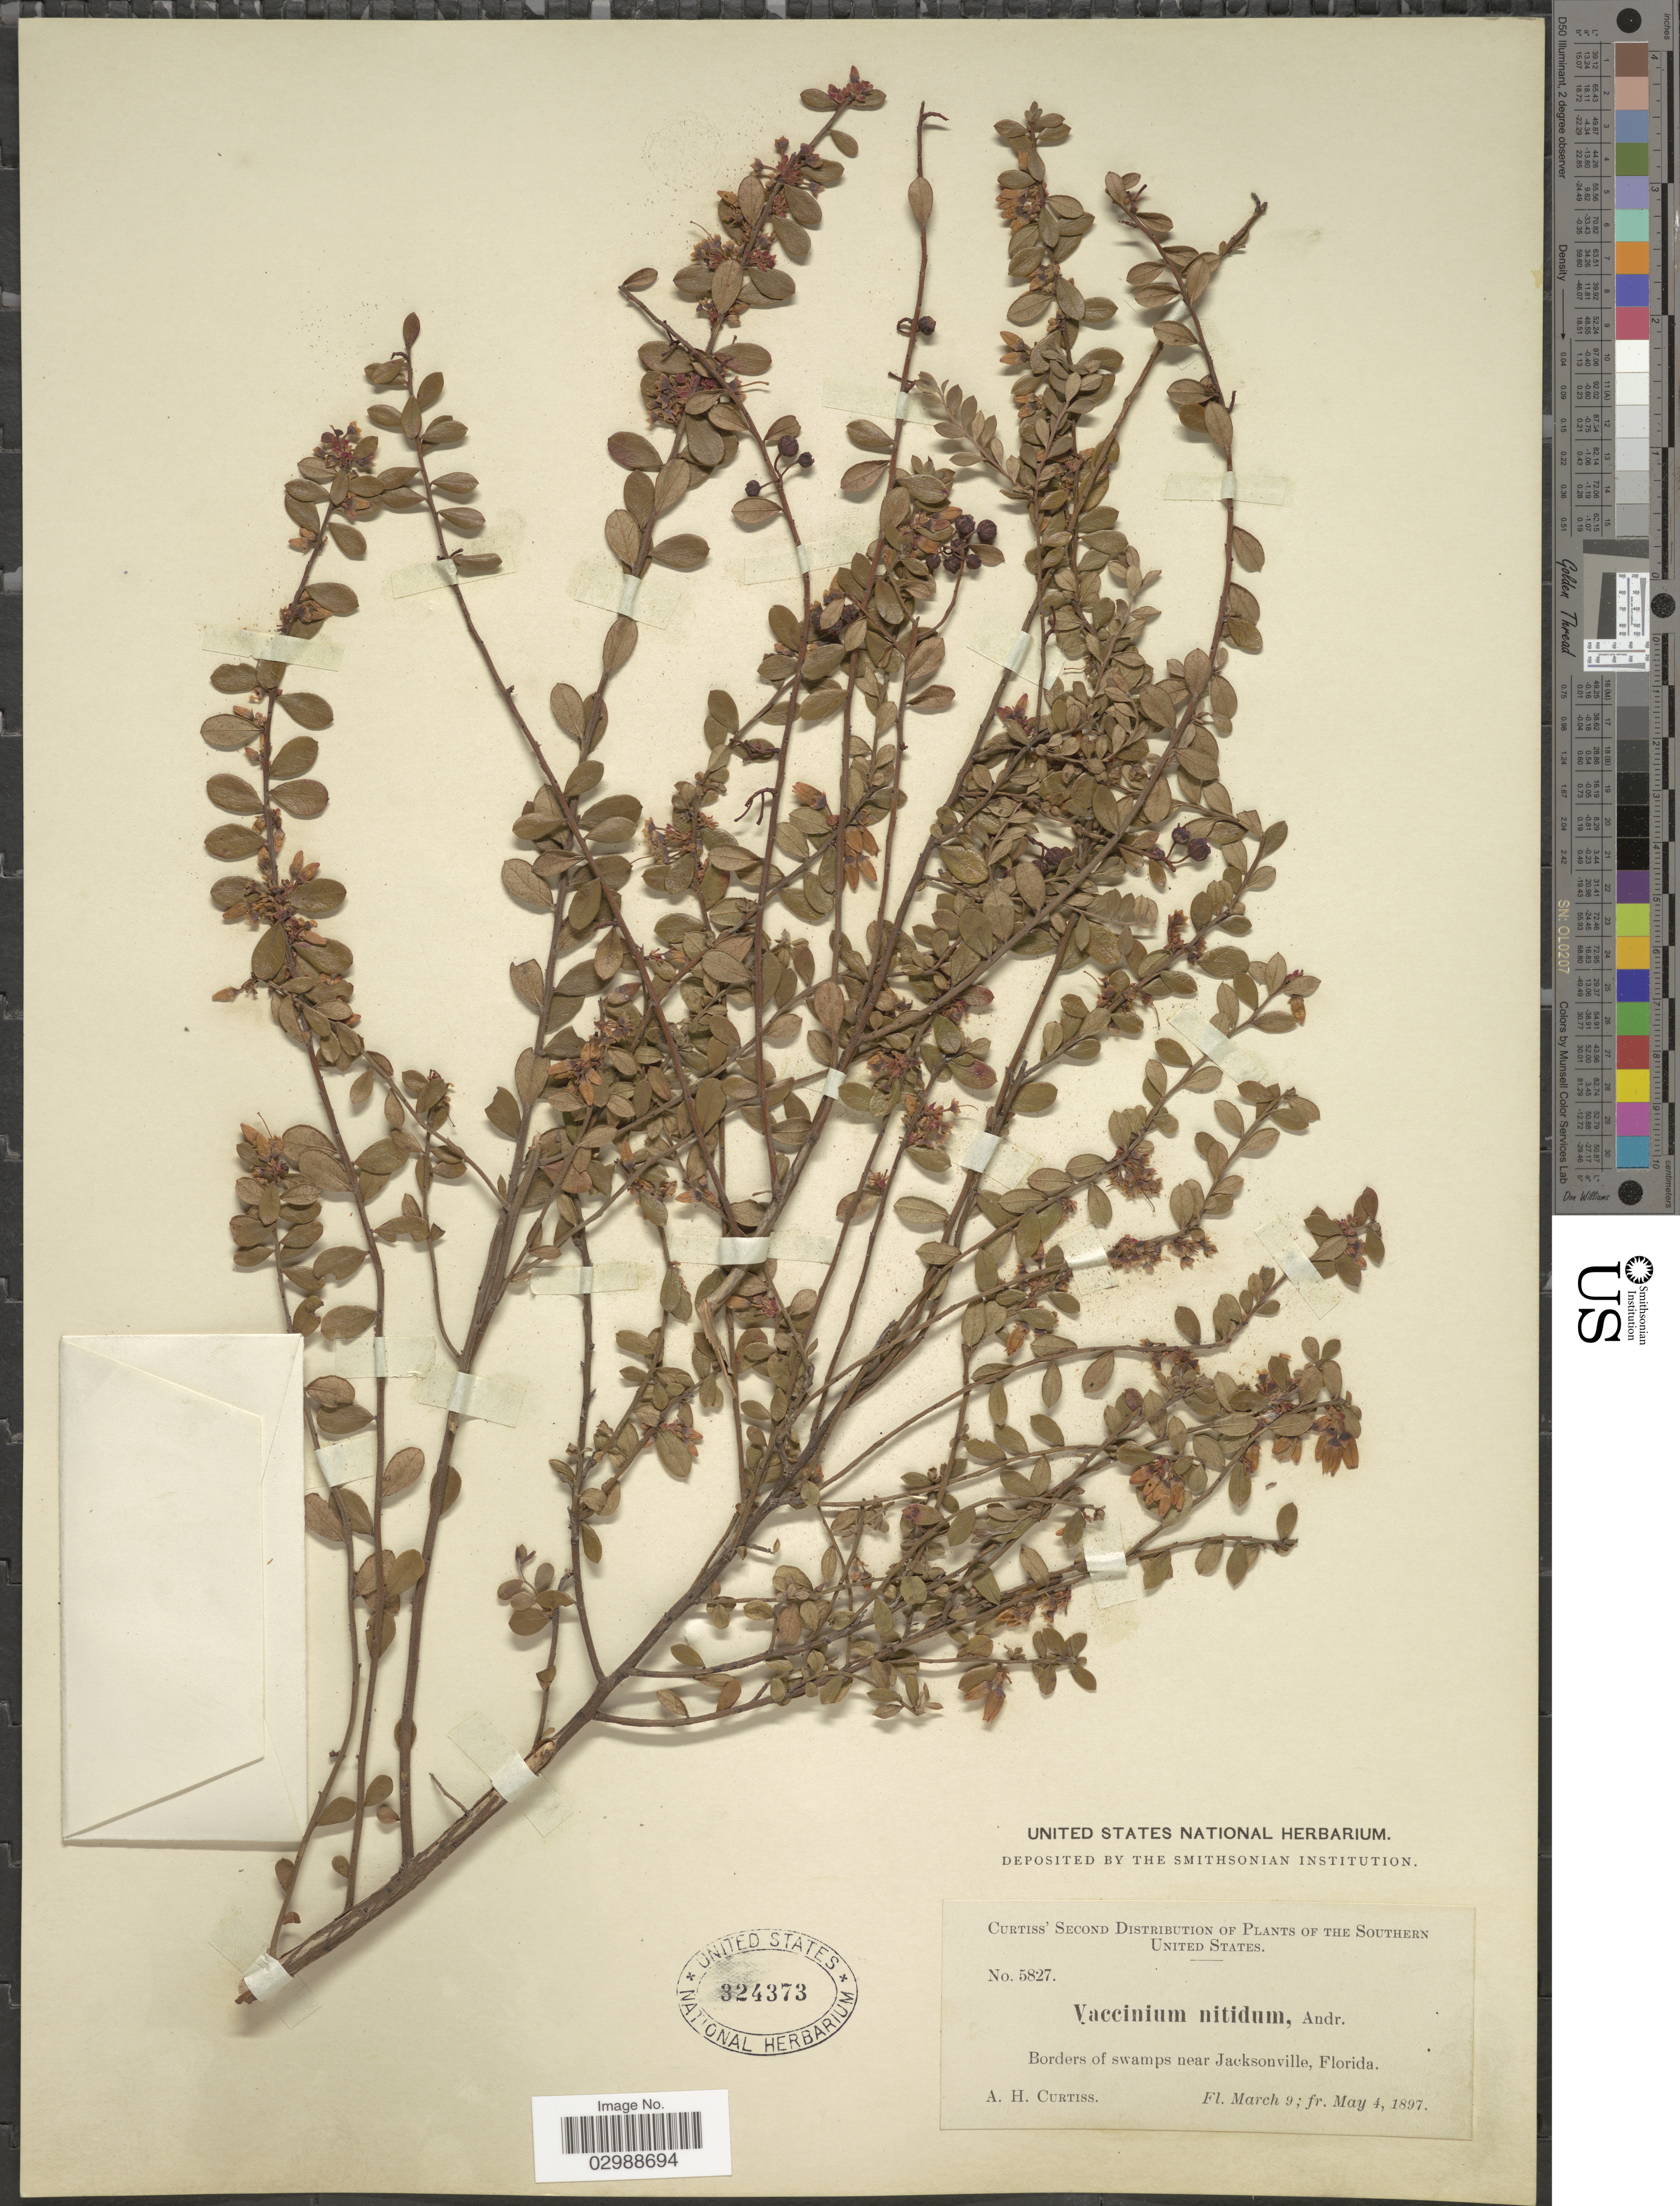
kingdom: Plantae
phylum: Tracheophyta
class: Magnoliopsida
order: Ericales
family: Ericaceae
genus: Vaccinium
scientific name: Vaccinium myrsinites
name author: Lam.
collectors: A. H. Curtiss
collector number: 5827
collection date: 1897-03-09/1897-05-04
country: United States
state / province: Florida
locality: Southern United States. Borders of swamps near Jacksonville.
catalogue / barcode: US 324373